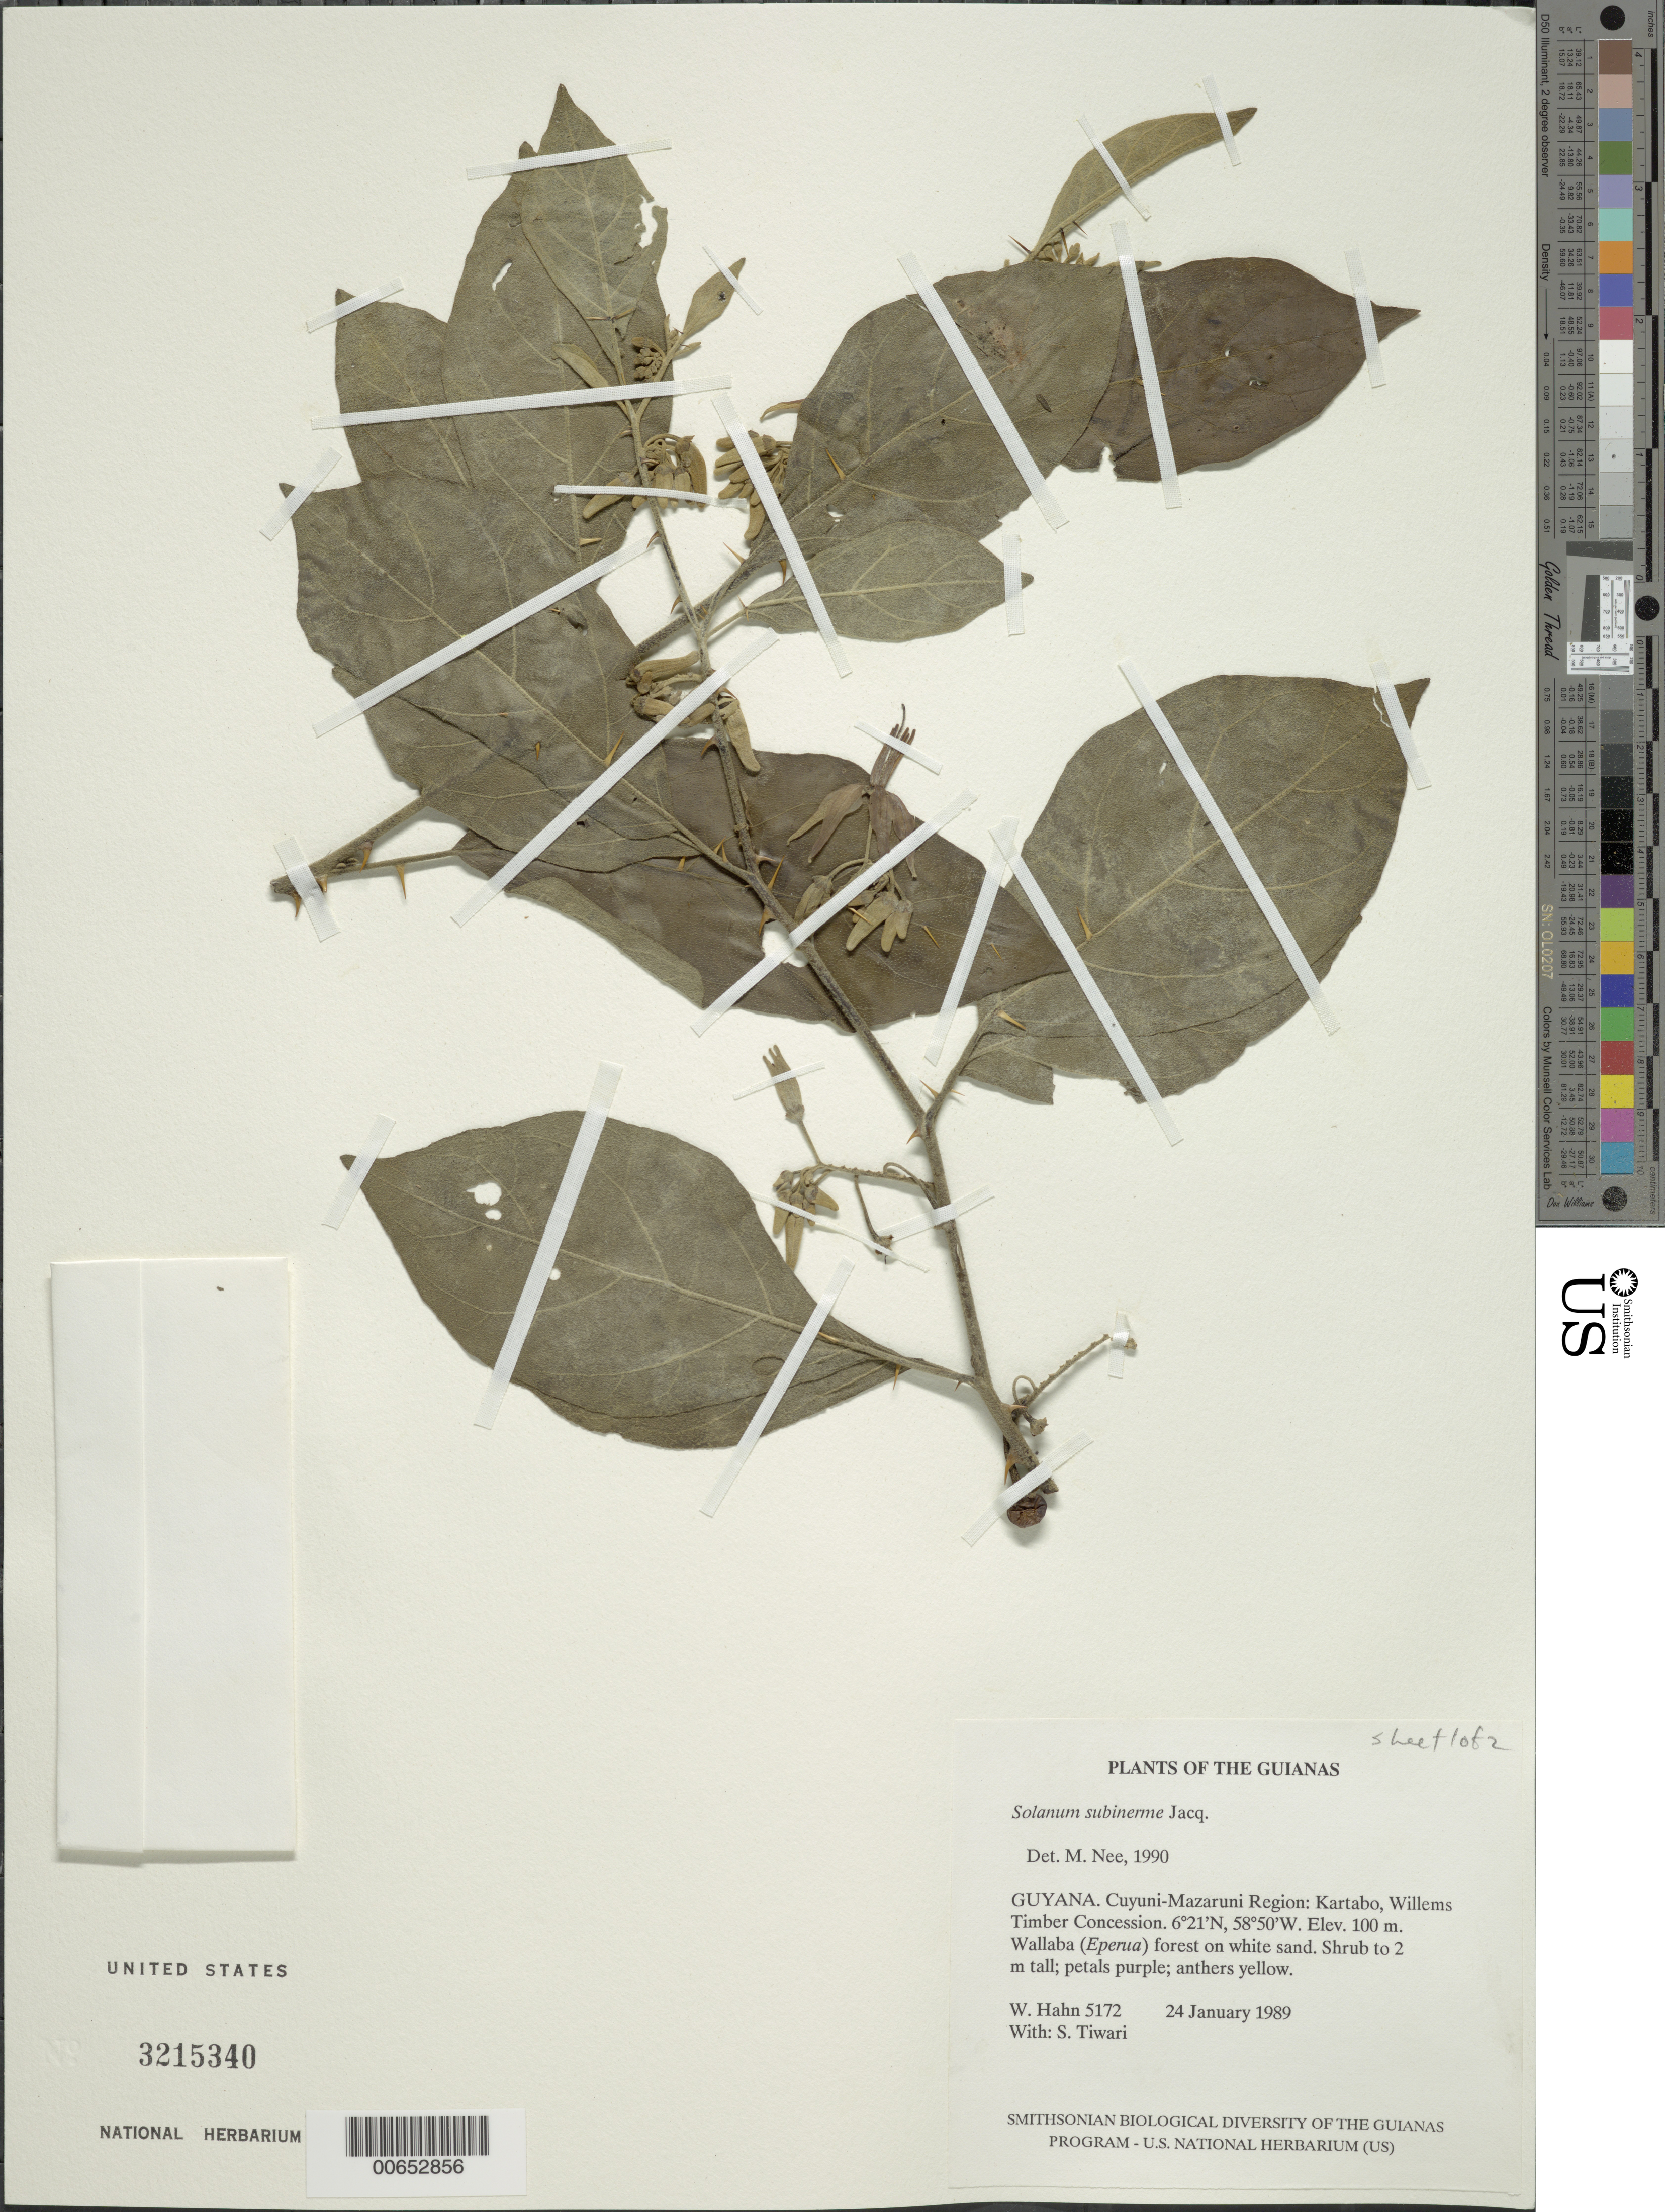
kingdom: Plantae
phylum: Tracheophyta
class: Magnoliopsida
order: Solanales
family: Solanaceae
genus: Solanum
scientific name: Solanum subinerme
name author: Jacq.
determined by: Nee, Michael H.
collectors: W. Hahn & S. Tiwari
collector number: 5172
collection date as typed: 1 Jan 1989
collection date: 1989-01-01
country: Guyana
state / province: Cuyuni-Mazaruni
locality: Kartabo, Willems Timber concession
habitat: Wallaba (Eperua) forest on white sand.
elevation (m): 100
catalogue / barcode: US 3215340